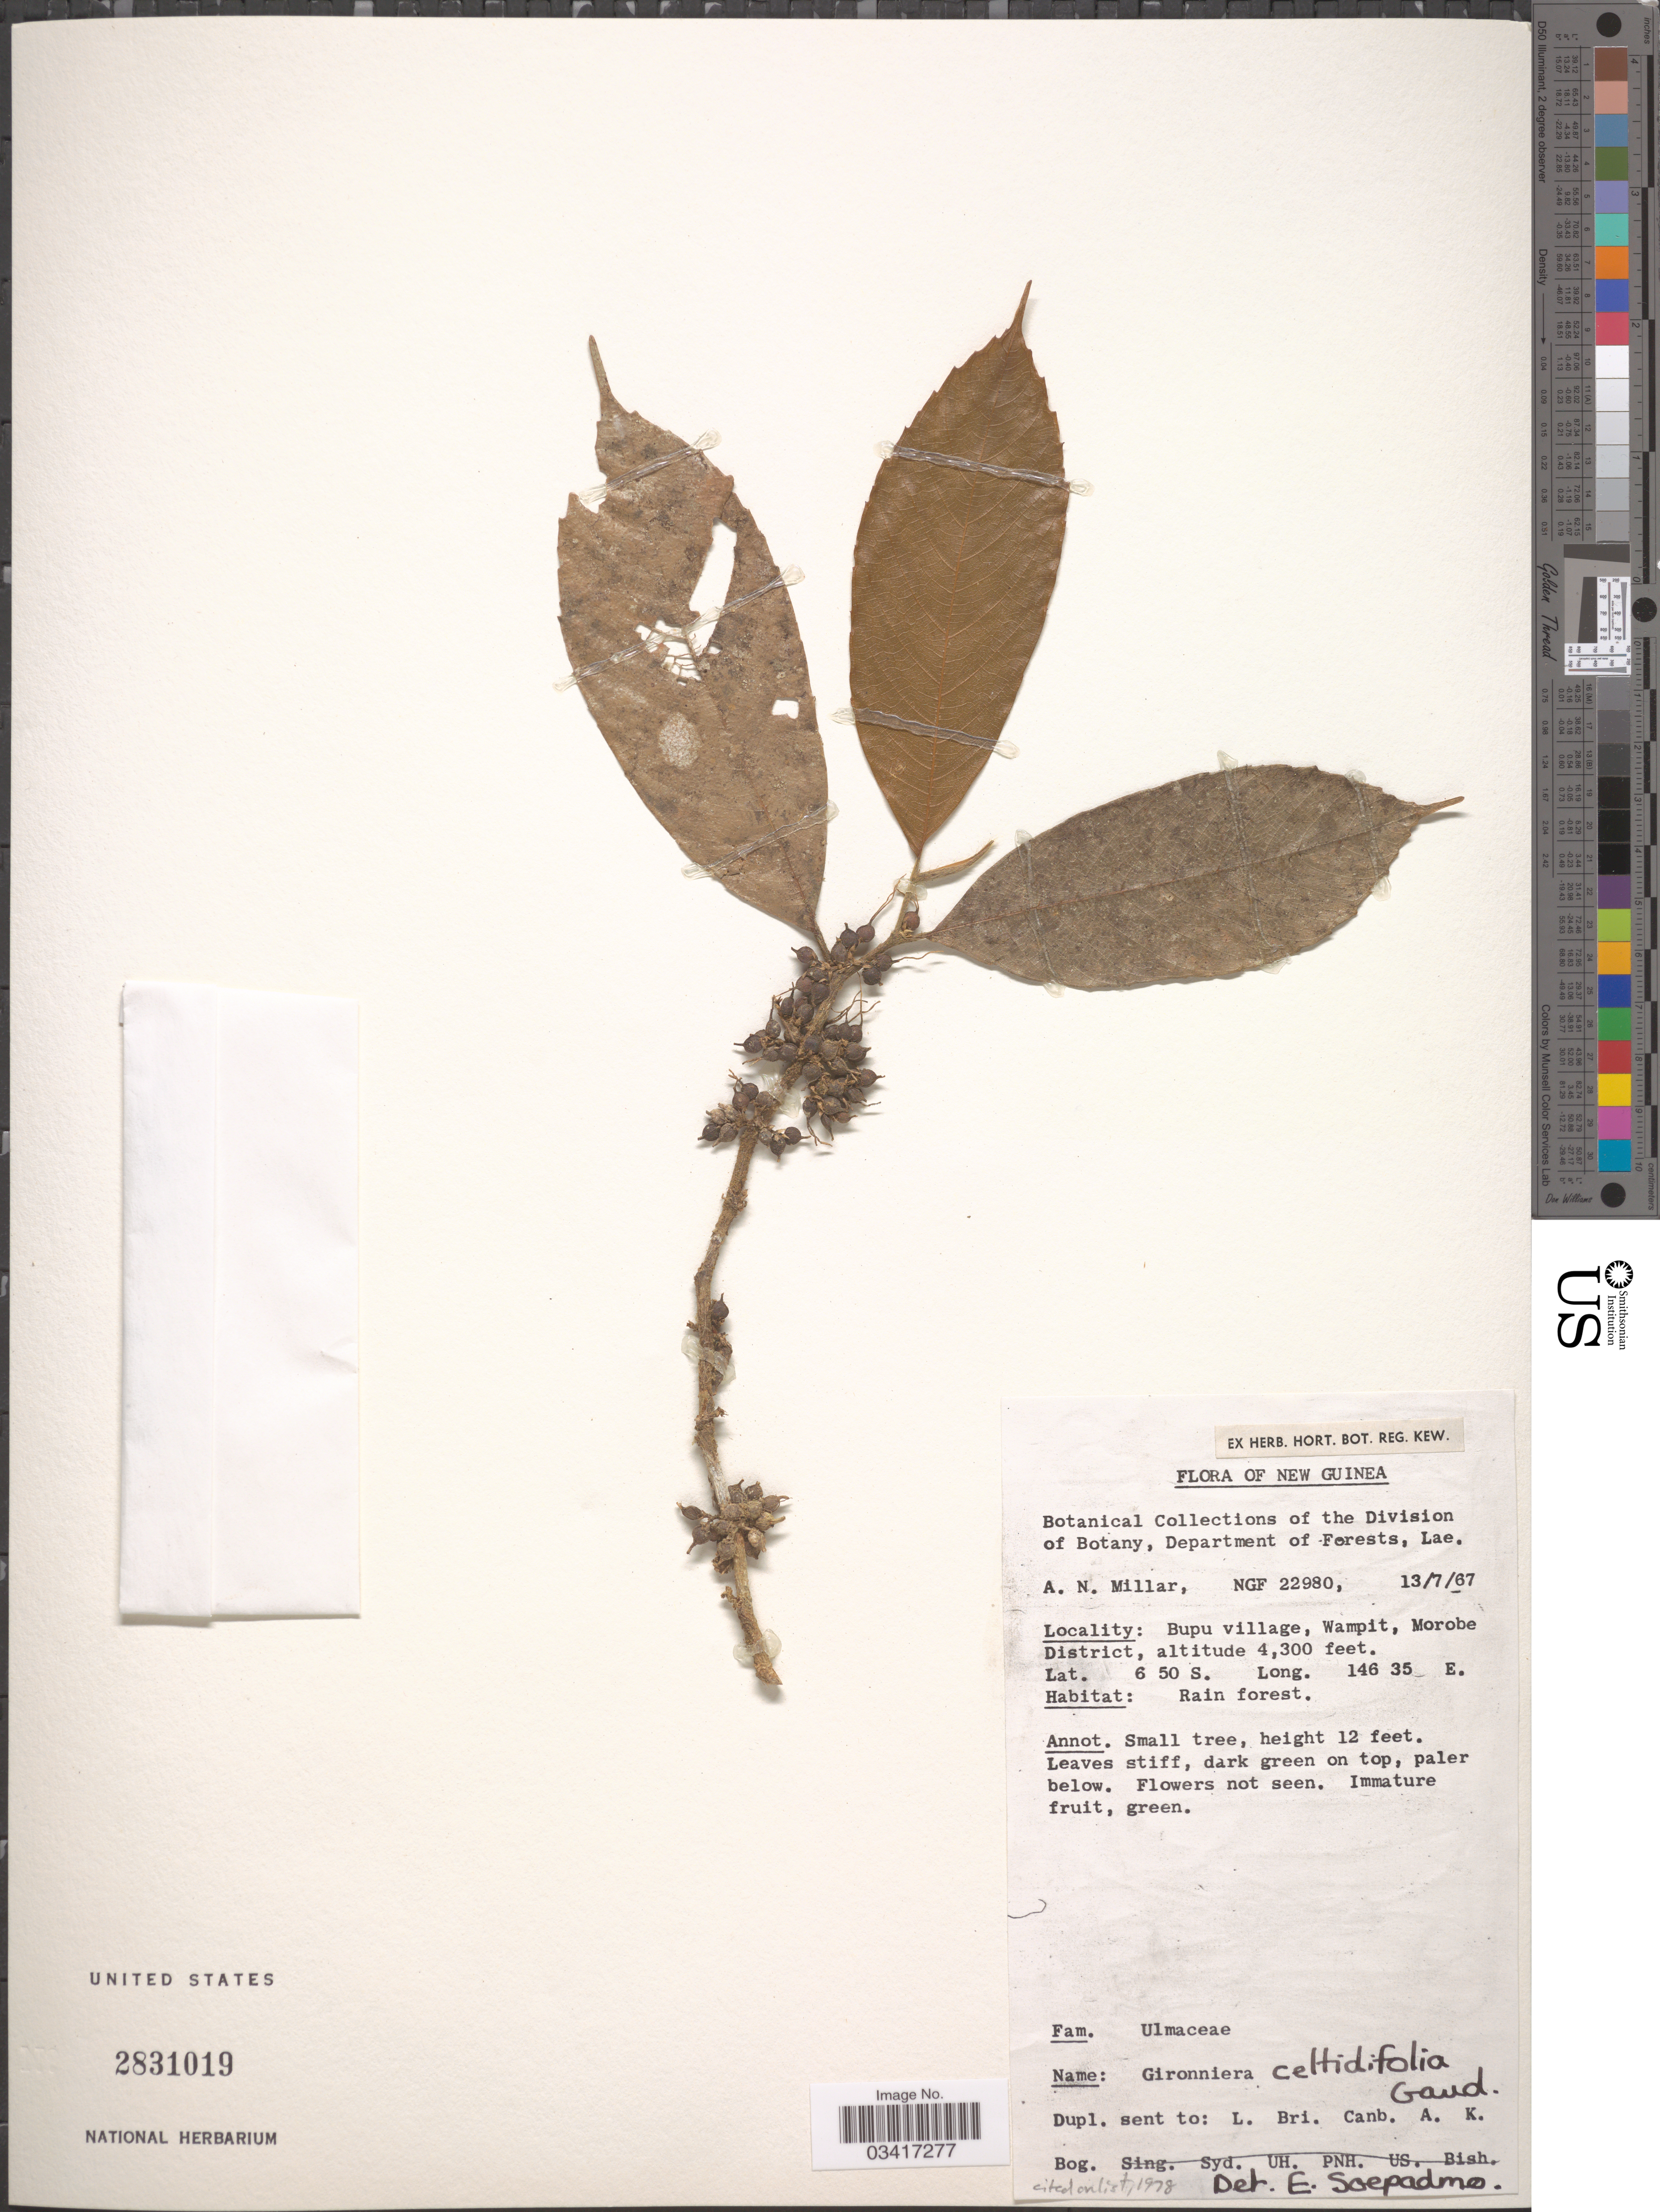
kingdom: Plantae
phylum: Tracheophyta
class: Magnoliopsida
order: Rosales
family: Cannabaceae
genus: Gironniera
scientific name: Gironniera celtidifolia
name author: Gaudich.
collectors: A. Millar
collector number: NGF22980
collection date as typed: Transcribed d/m/y: 13/7/67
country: Papua New Guinea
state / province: Morobe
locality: New Guinea. Bupu village, Wampit, Morobe District.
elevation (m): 1311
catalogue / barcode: US 2831019